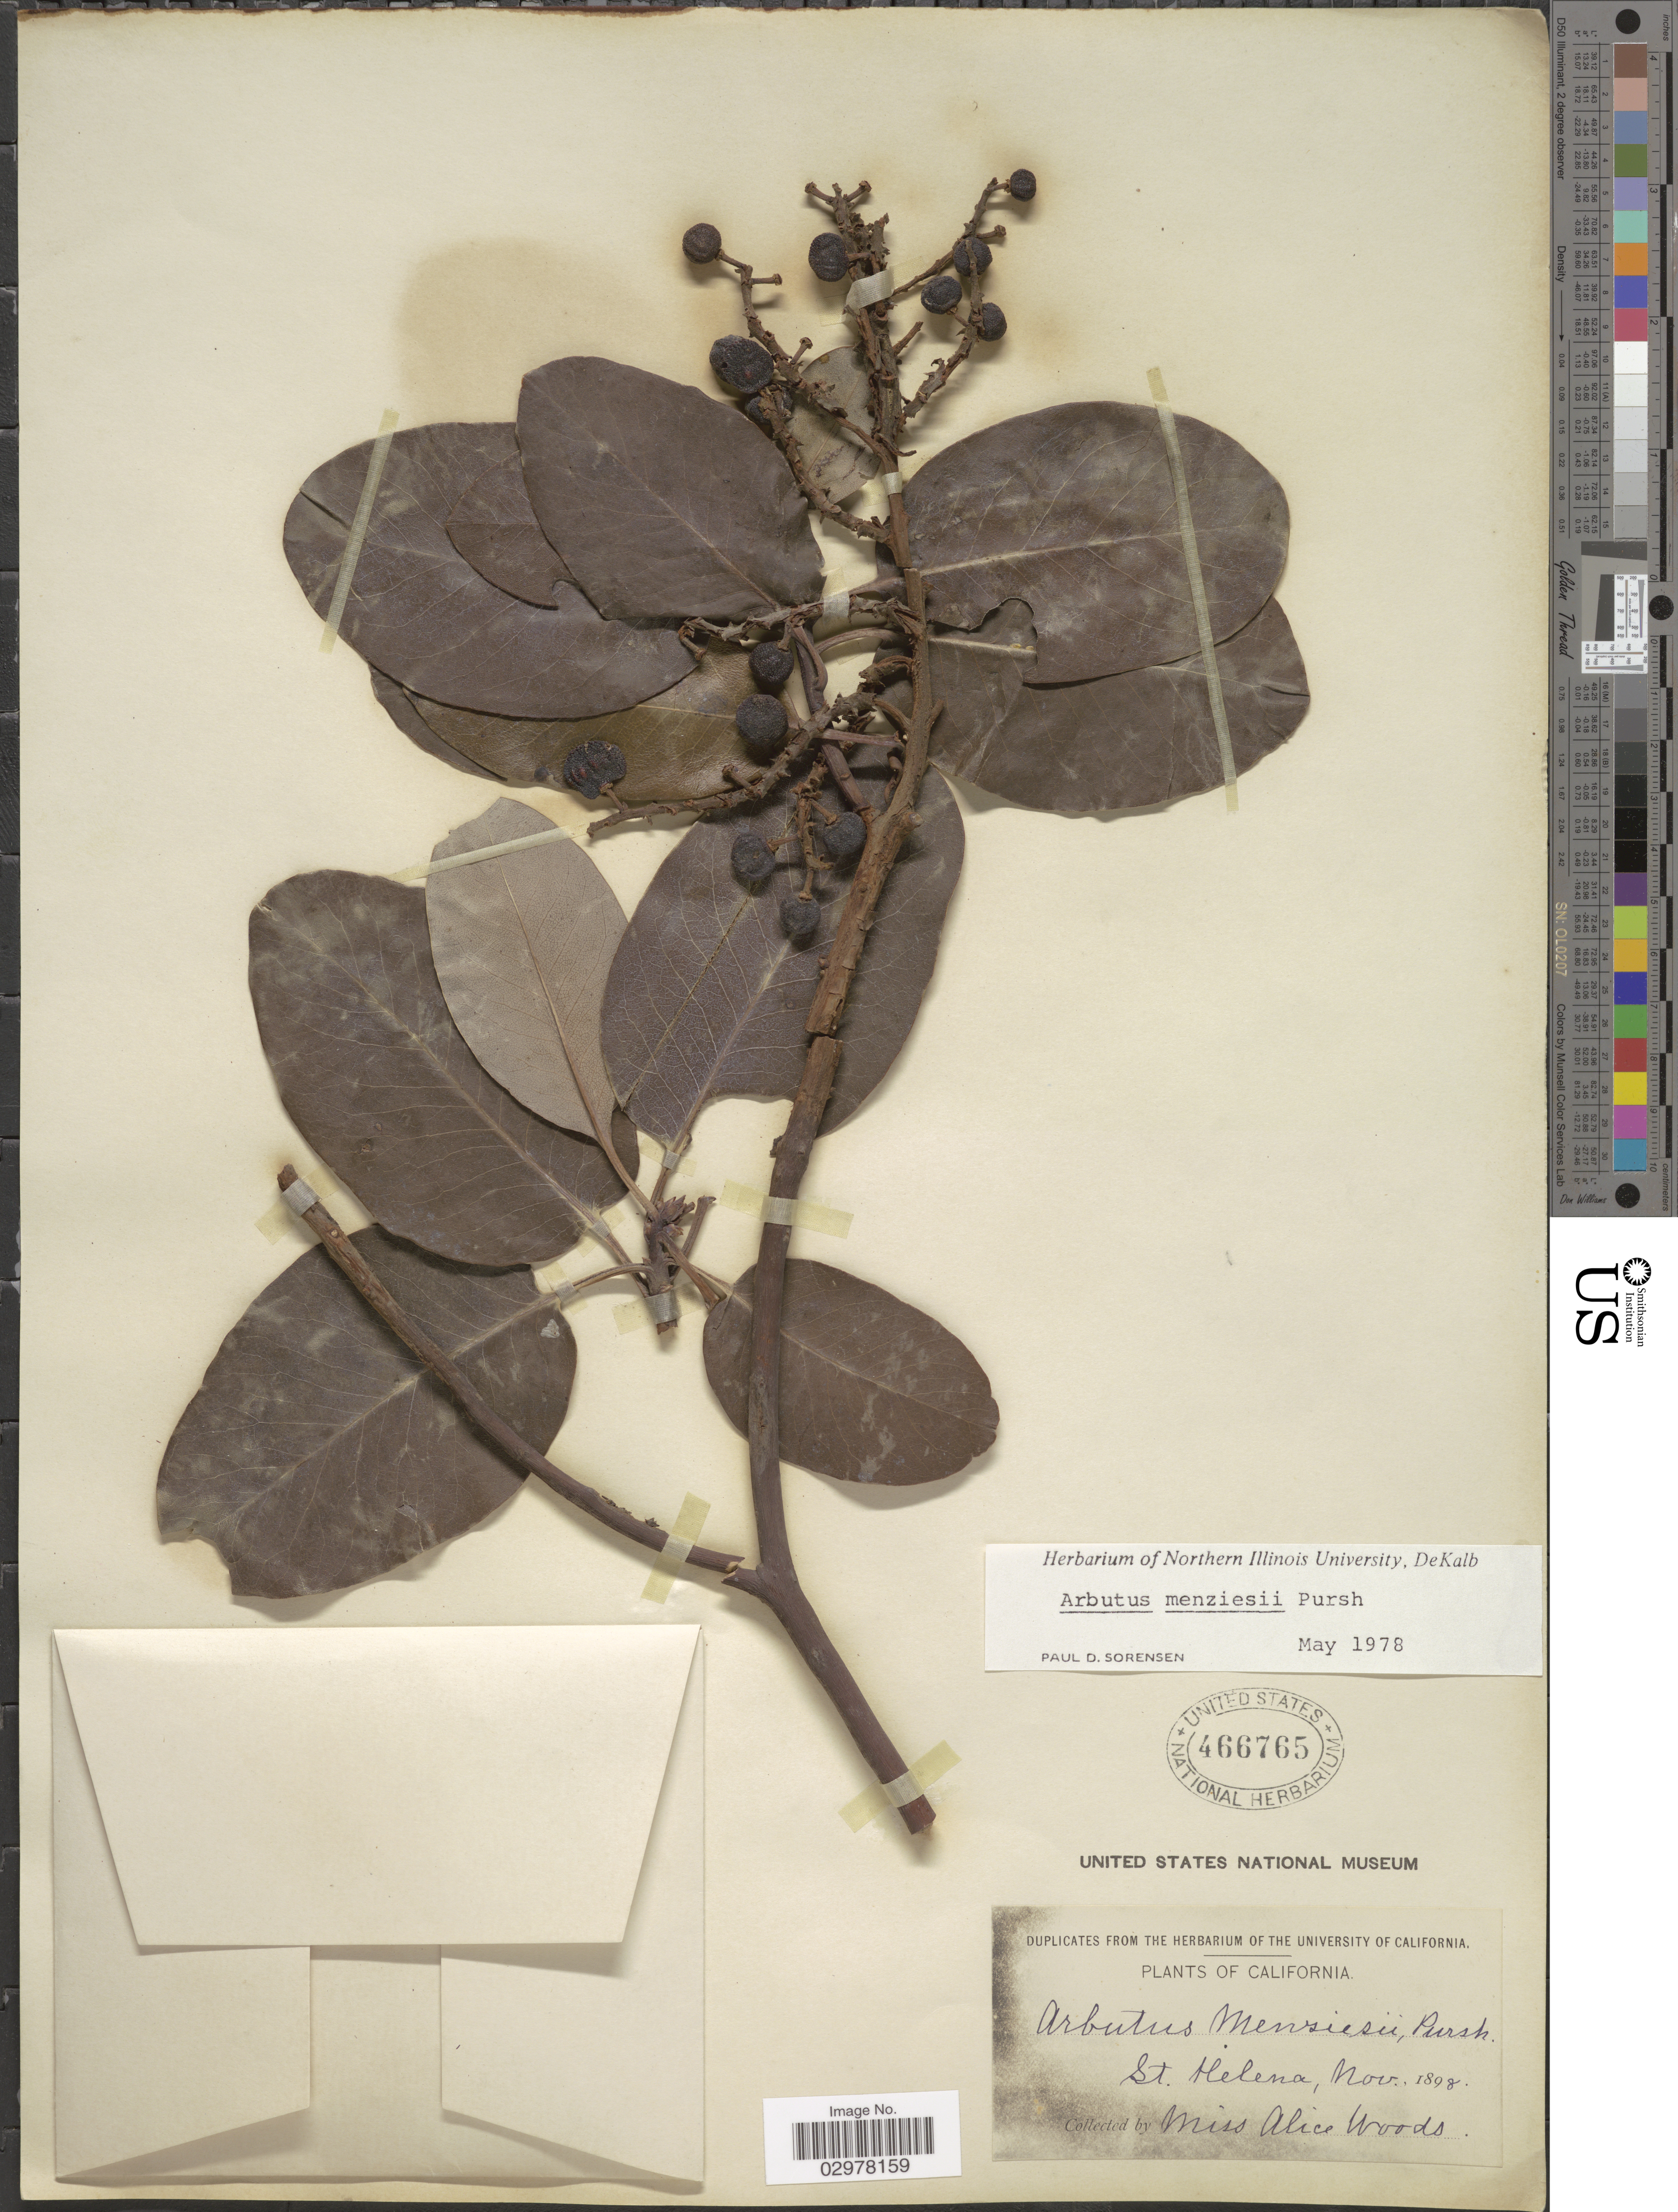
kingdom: Plantae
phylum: Tracheophyta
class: Magnoliopsida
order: Ericales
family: Ericaceae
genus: Arbutus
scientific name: Arbutus menziesii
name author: Pursh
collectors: A. Woods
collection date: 1898-11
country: United States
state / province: California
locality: St. Helena.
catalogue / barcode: US 466765